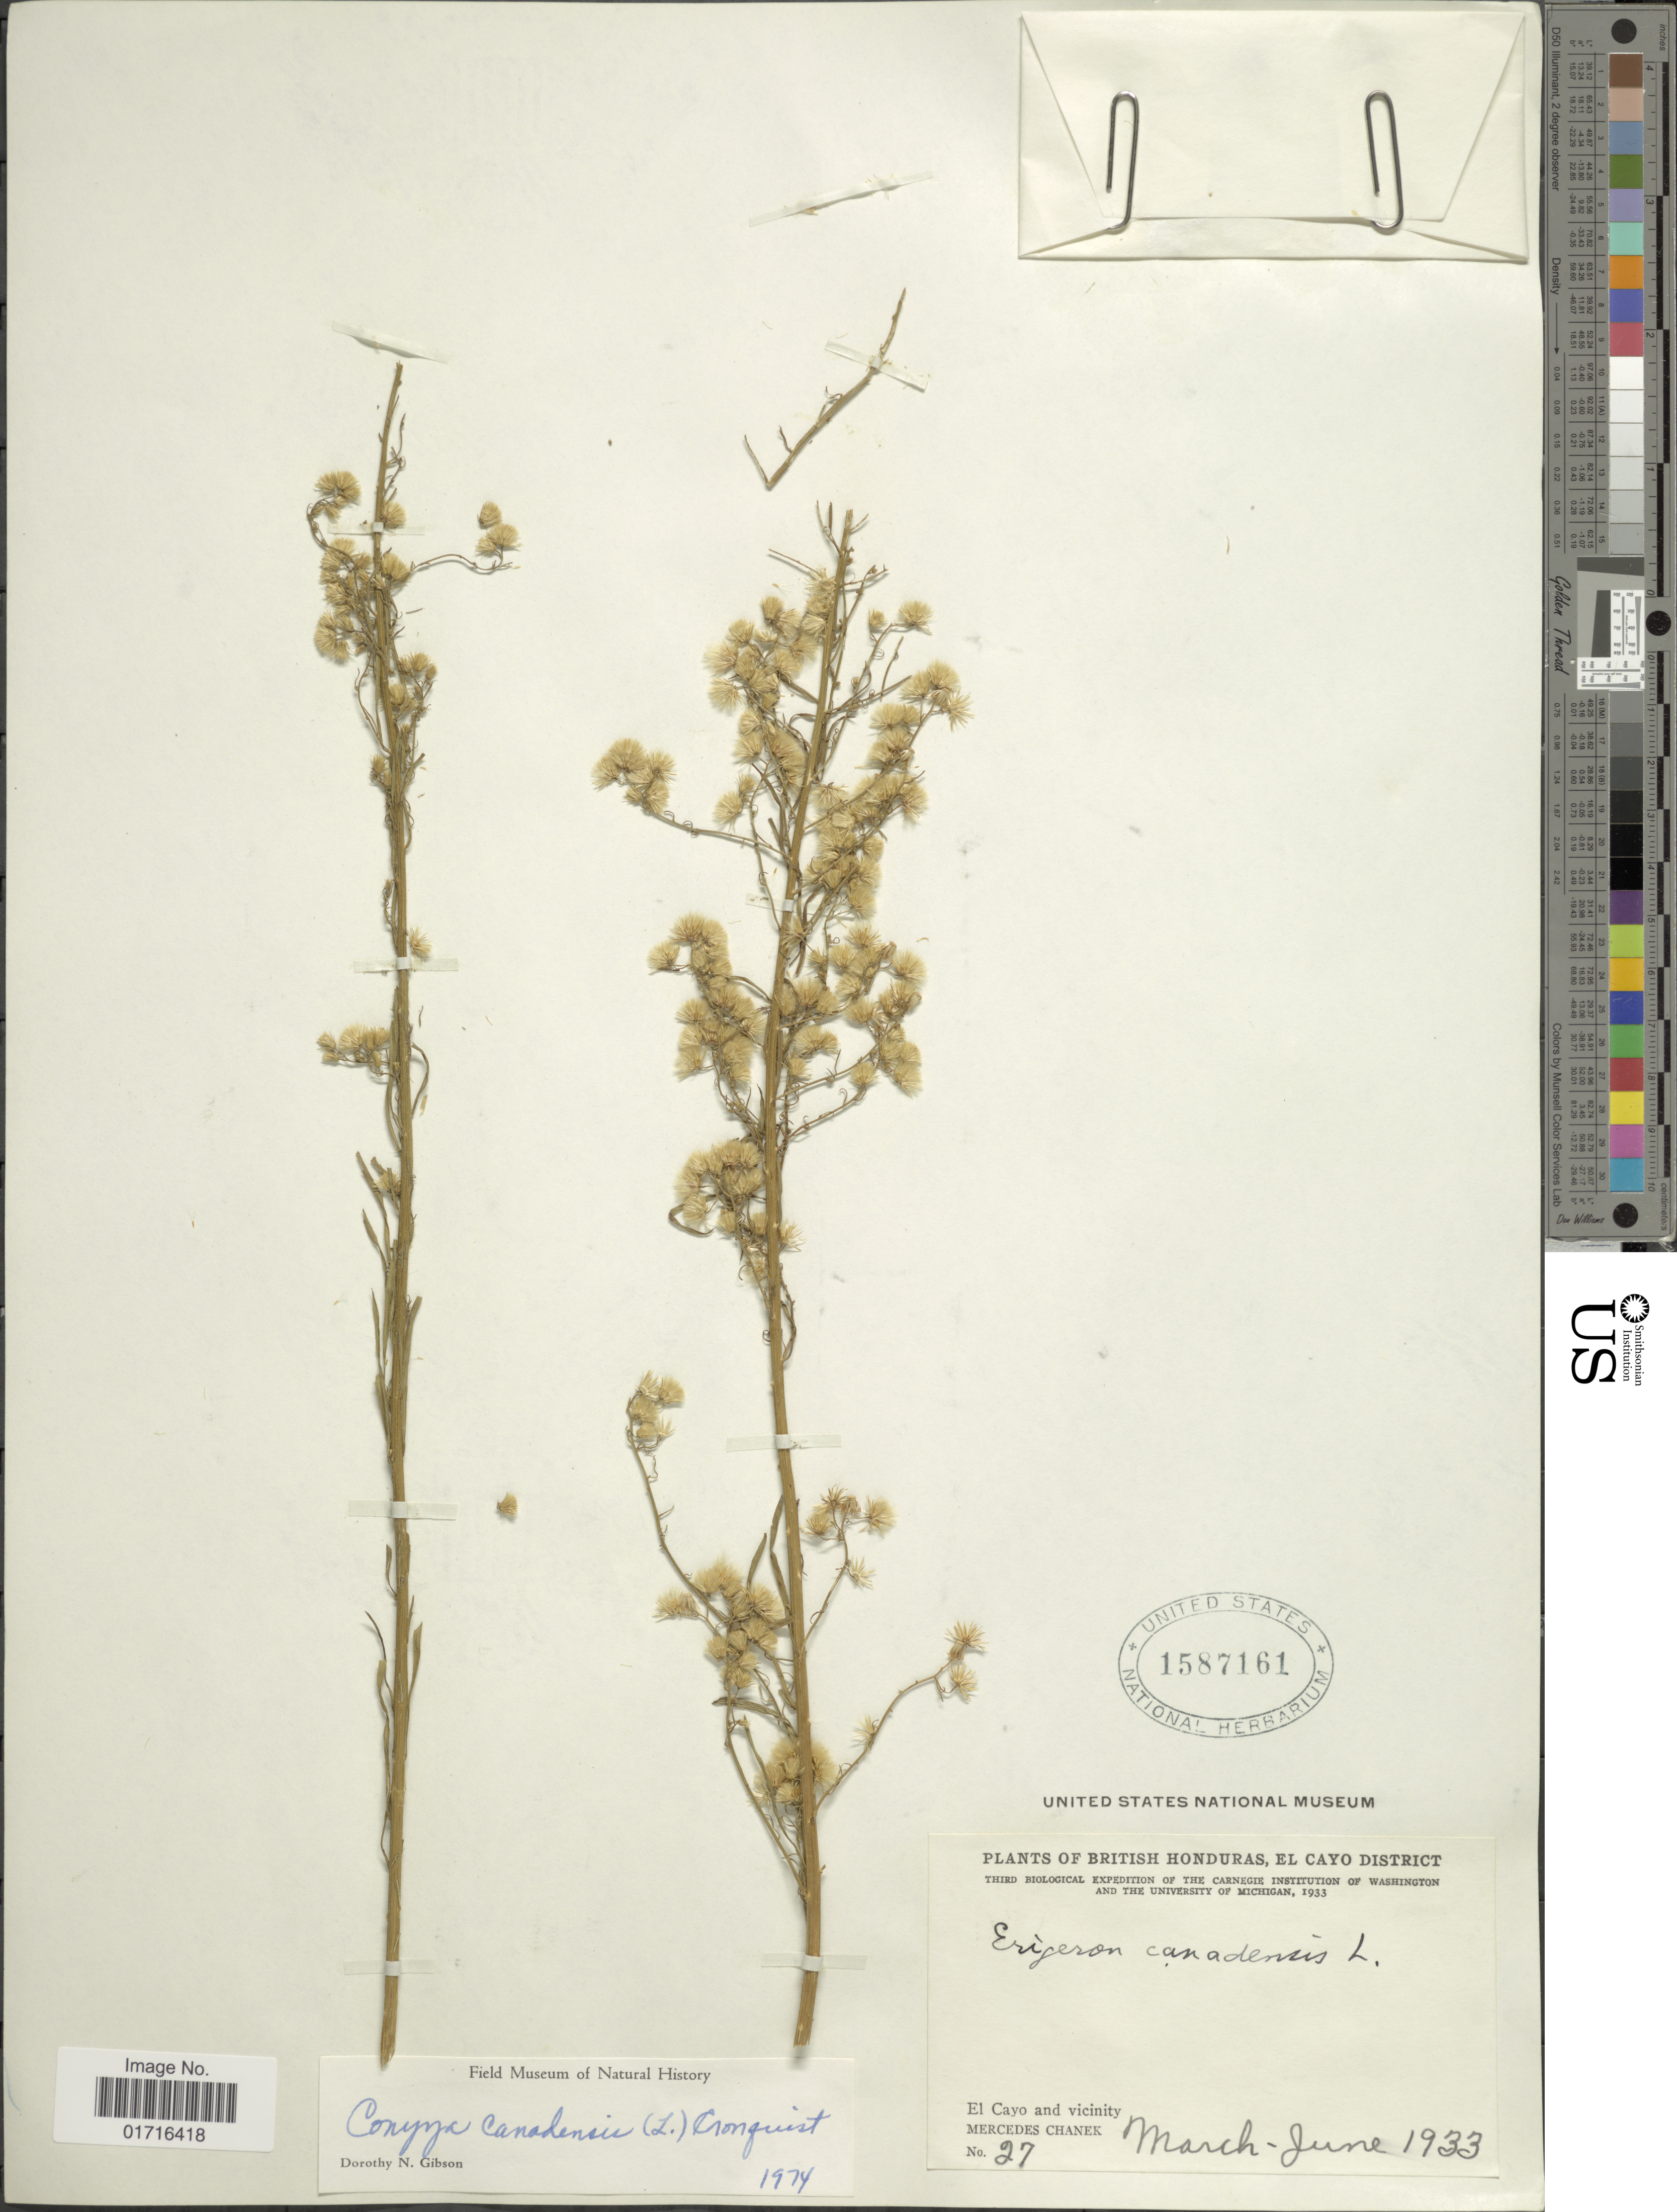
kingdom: Plantae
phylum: Tracheophyta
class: Magnoliopsida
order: Asterales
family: Asteraceae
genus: Conyza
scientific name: Conyza canadensis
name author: (L.) Cronq.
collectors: M. Chanek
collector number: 27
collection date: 1933-03/1933-06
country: Belize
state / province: Cayo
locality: British Honduras, El Cayo District, El Cayo and vicinity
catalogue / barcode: US 1587161